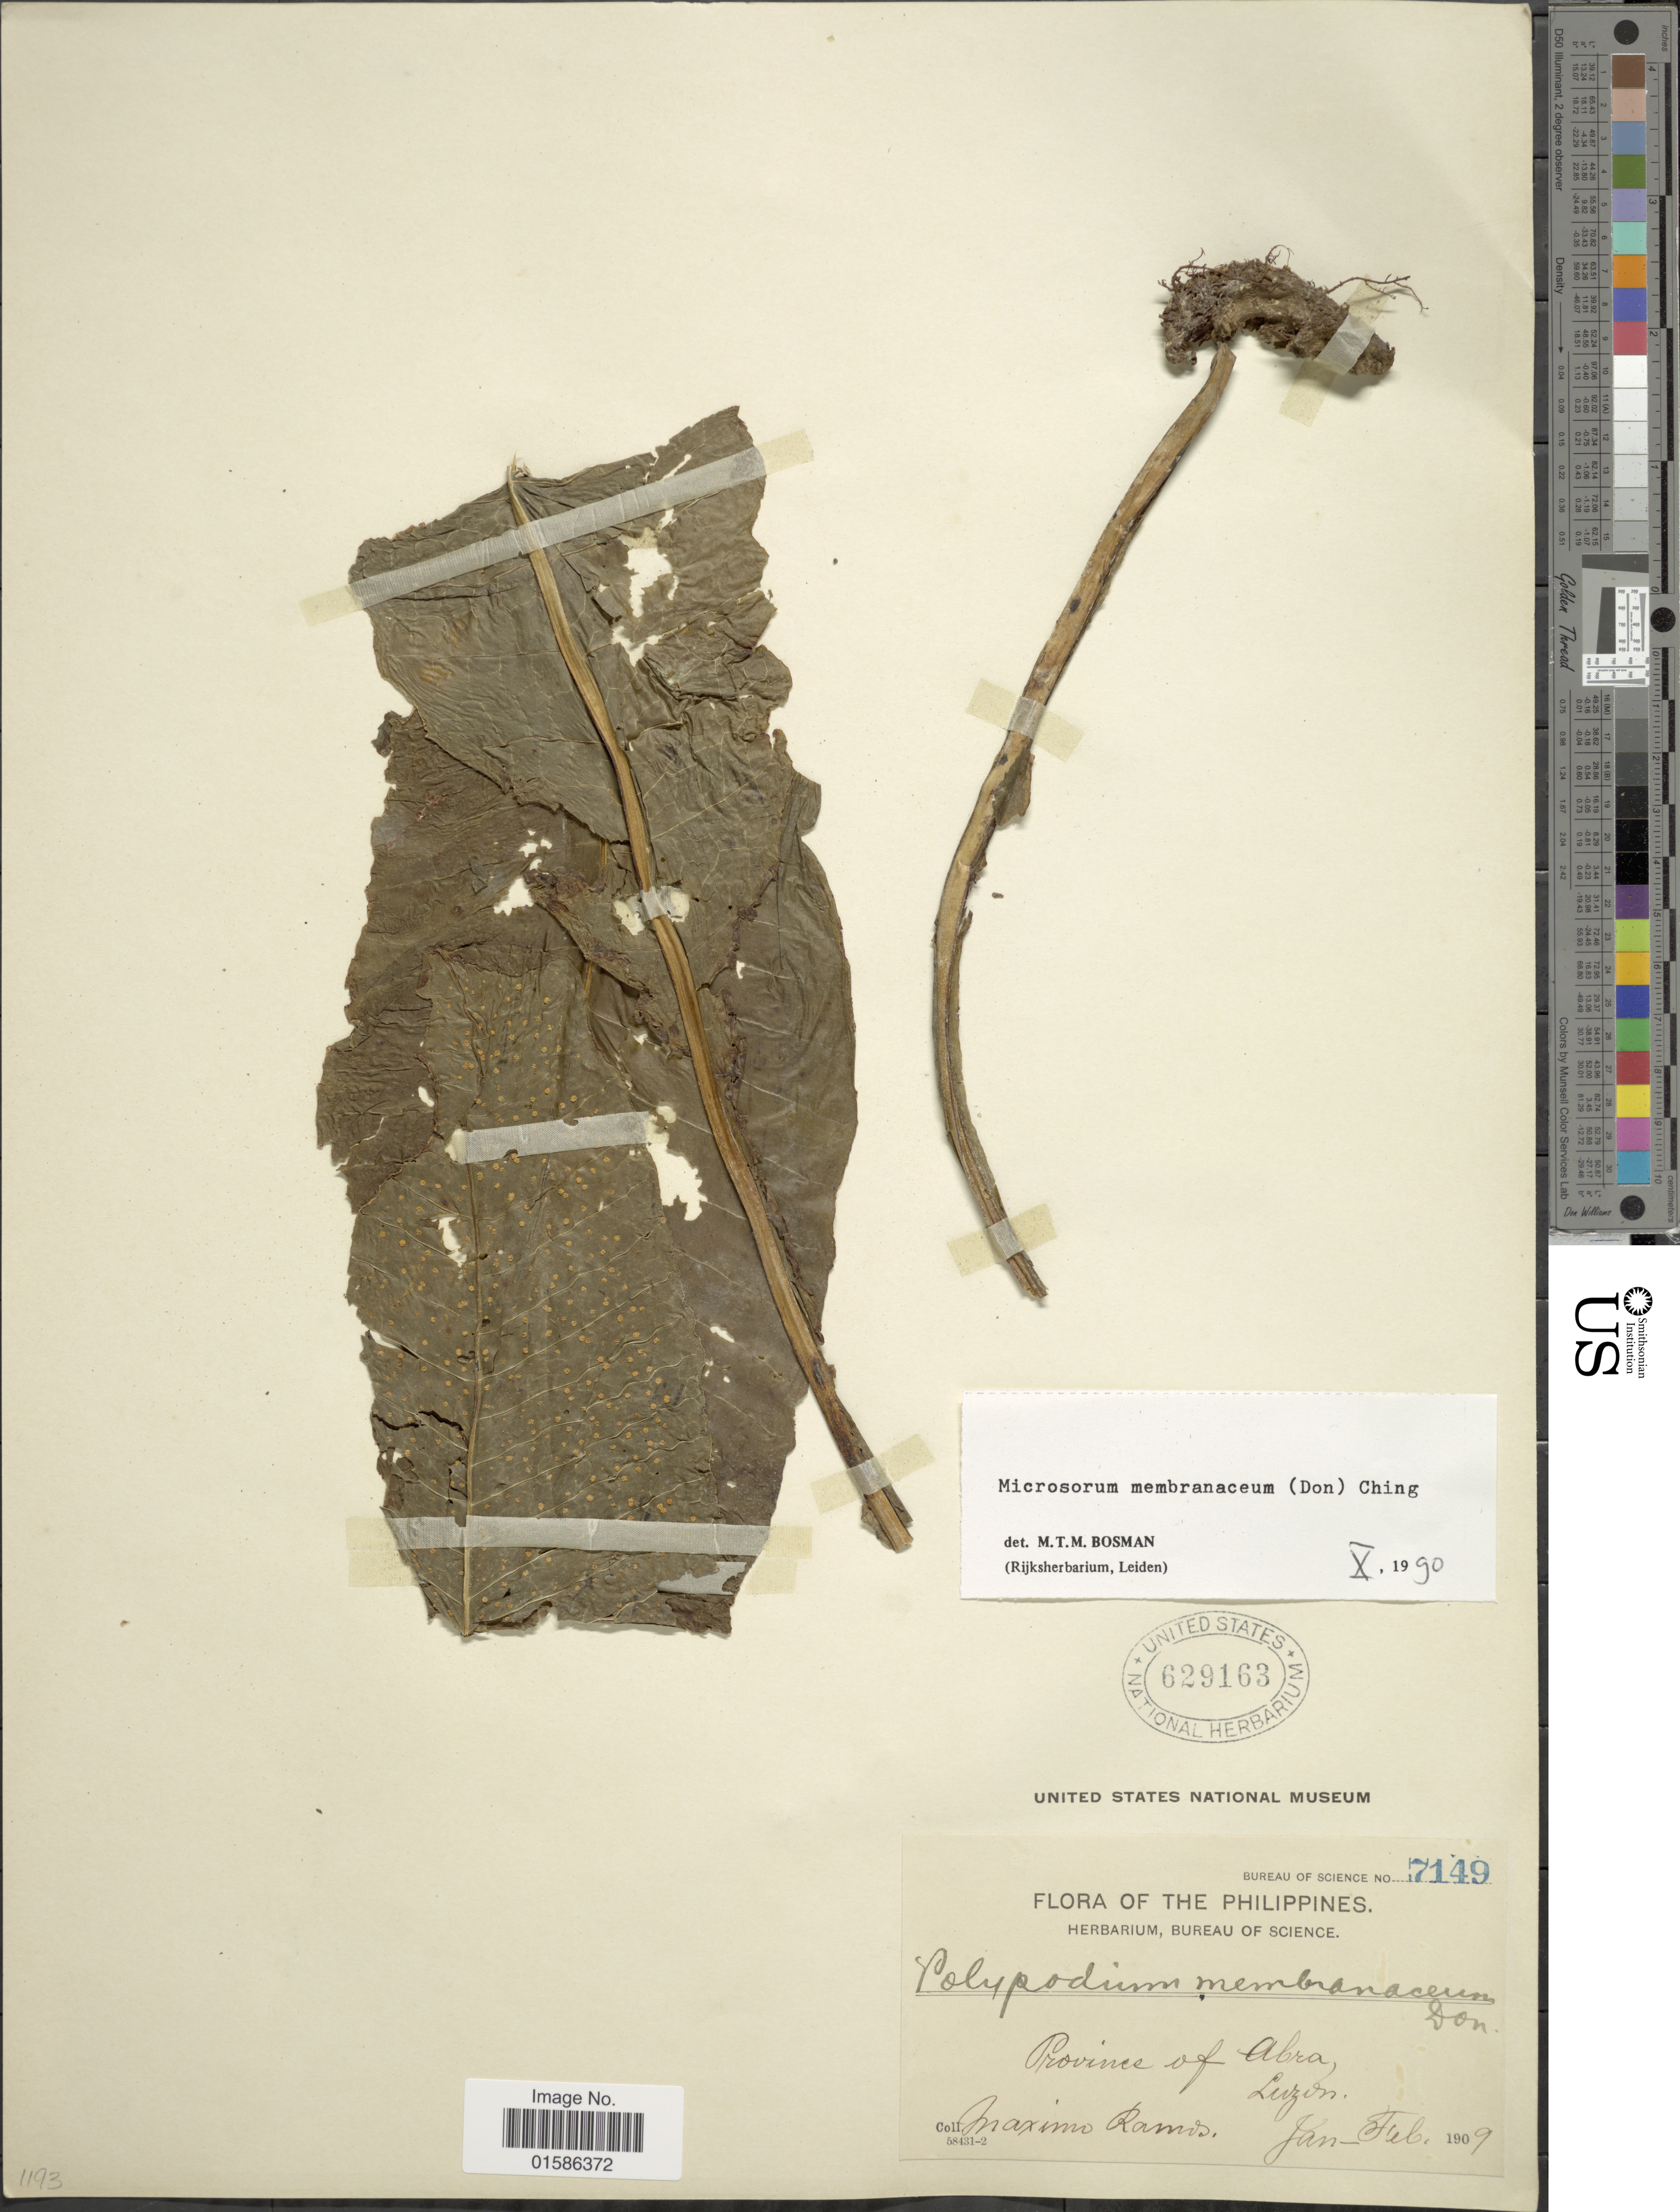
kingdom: Plantae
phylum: Tracheophyta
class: Polypodiopsida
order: Polypodiales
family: Polypodiaceae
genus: Microsorum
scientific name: Microsorum membranaceum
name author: (D. Don) Ching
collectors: M. Ramos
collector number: Bureau of Science 7149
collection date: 1909-01/1909-02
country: Philippines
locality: Province of Abra, Luzon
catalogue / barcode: US 629163